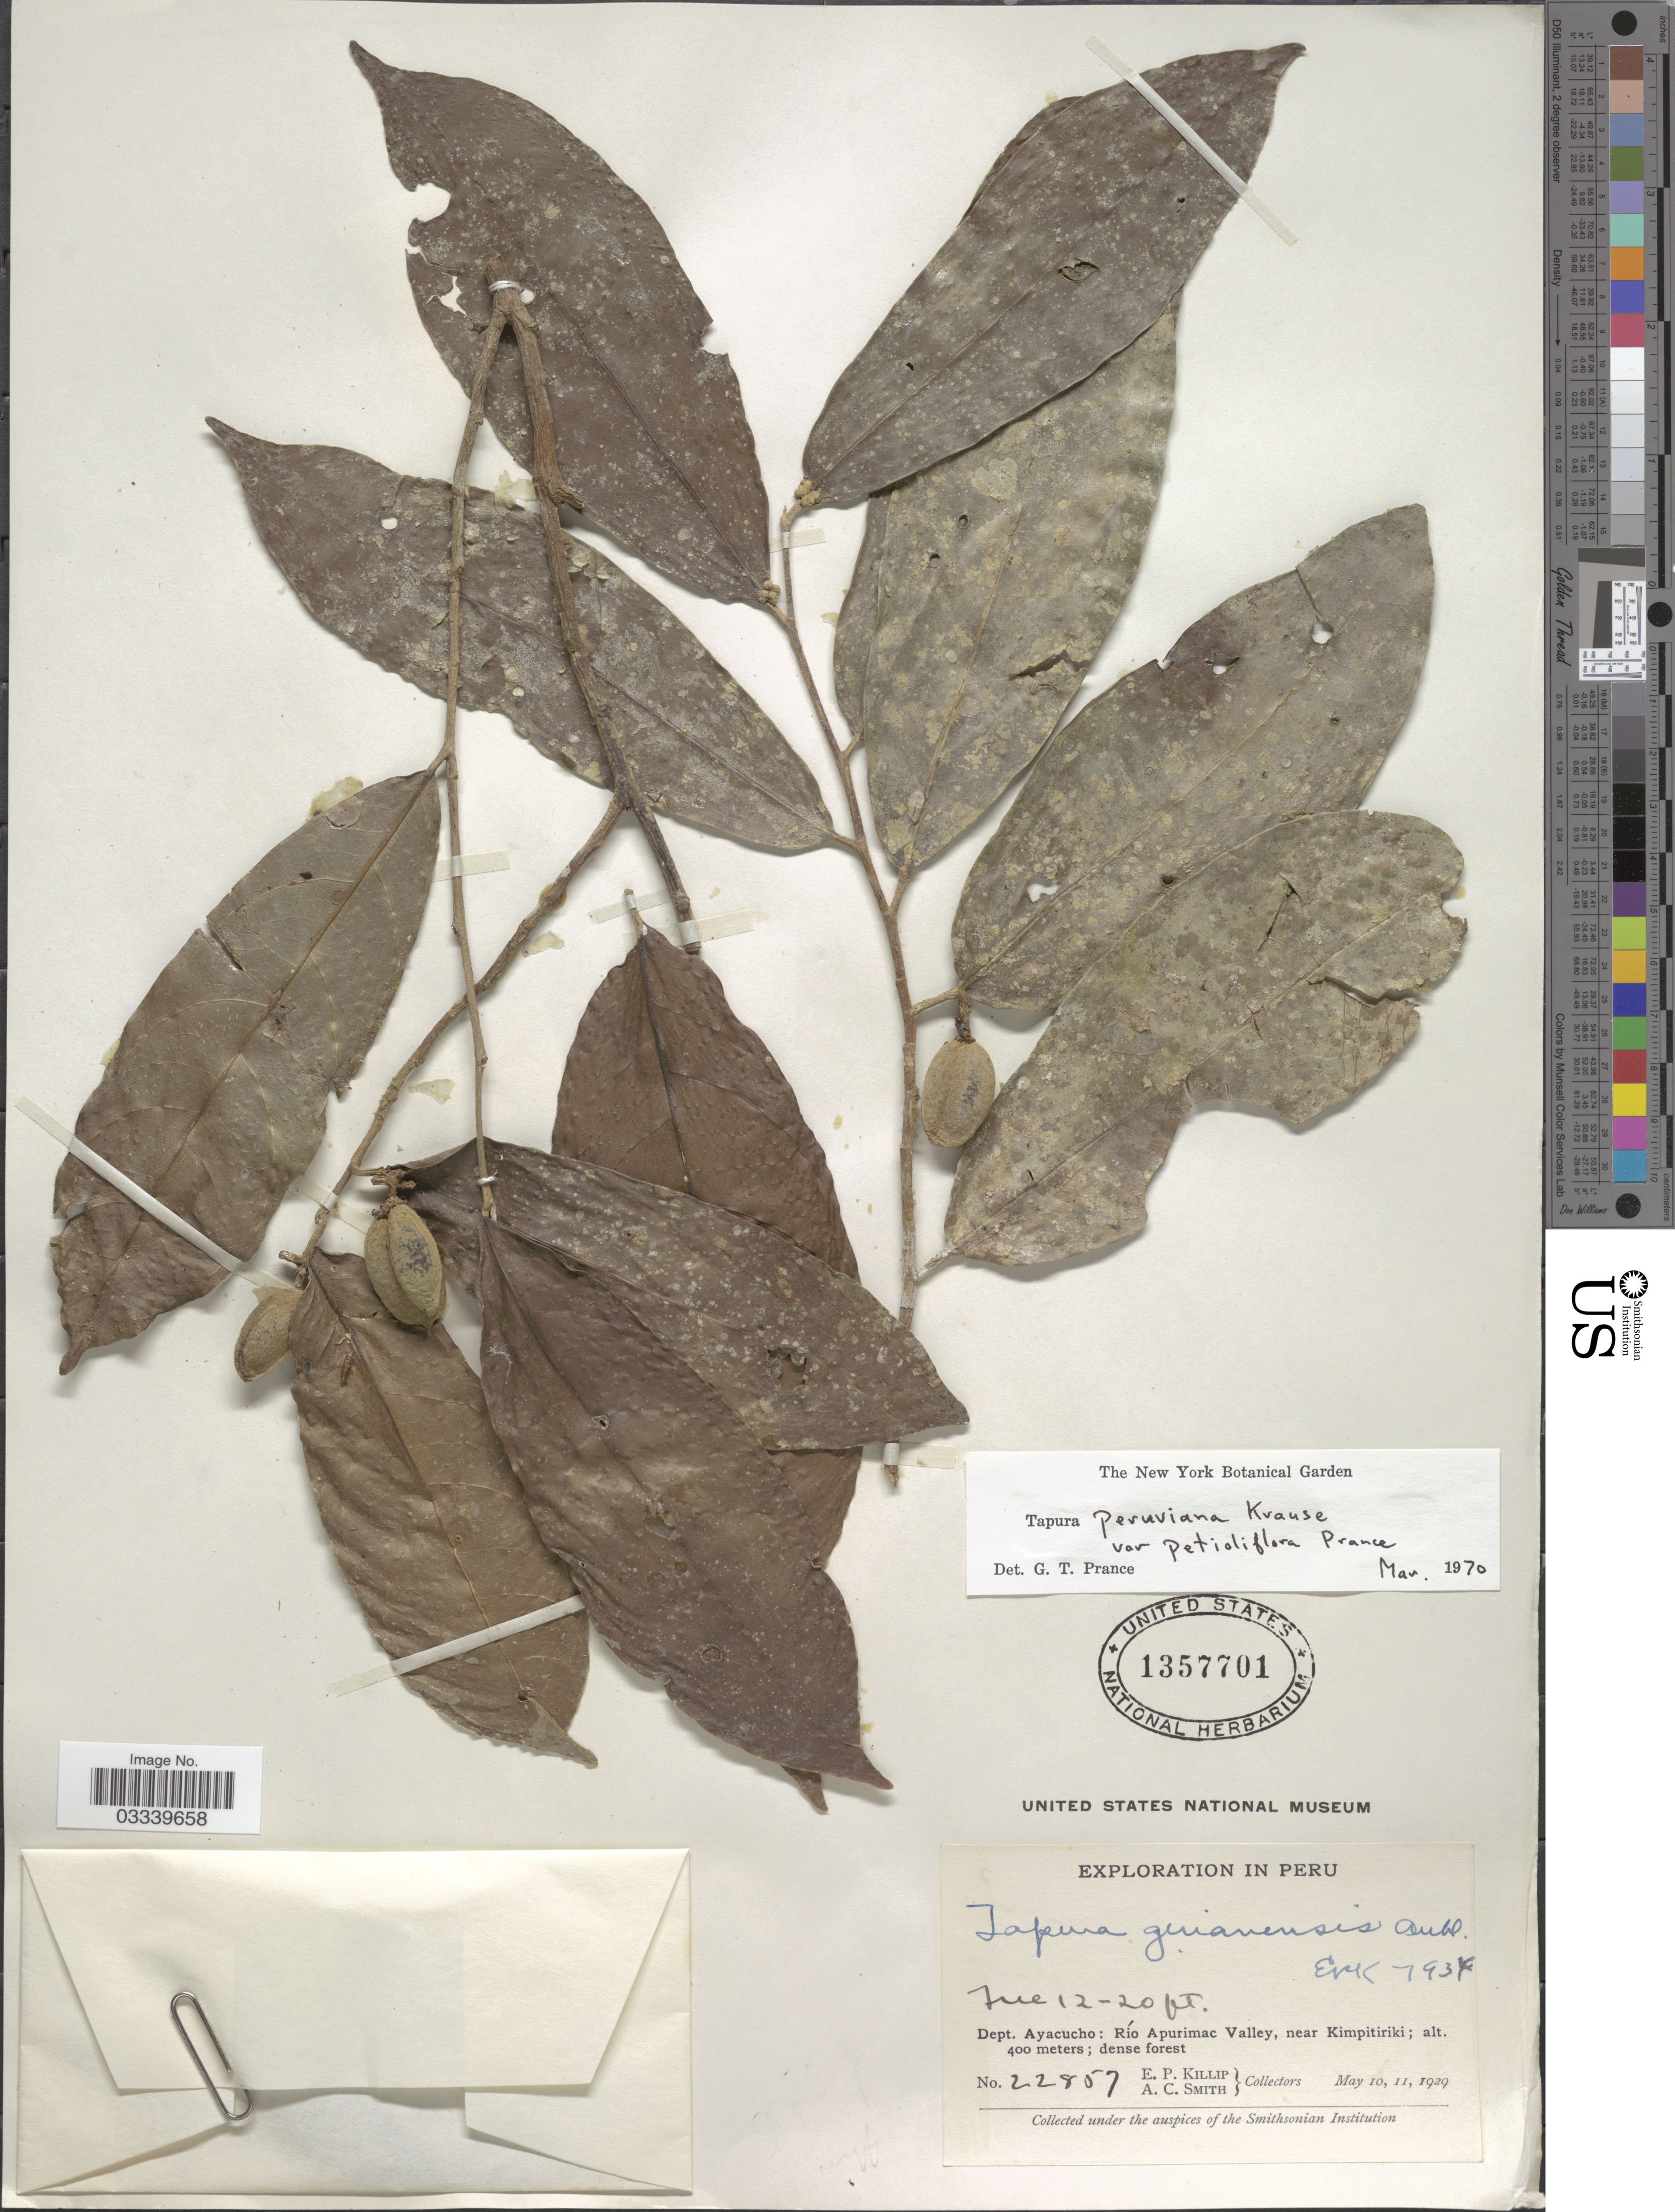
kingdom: Plantae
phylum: Tracheophyta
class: Magnoliopsida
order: Malpighiales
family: Dichapetalaceae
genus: Tapura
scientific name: Tapura peruviana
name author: K. Krause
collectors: E. P. Killip & A. C. Smith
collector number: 22857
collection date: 1929-05-10/1929-05-11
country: Peru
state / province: Ayacucho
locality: Dept. Ayacucho: Río Apurimac Valley, near Kimpitiriki.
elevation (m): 400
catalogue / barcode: US 1357701